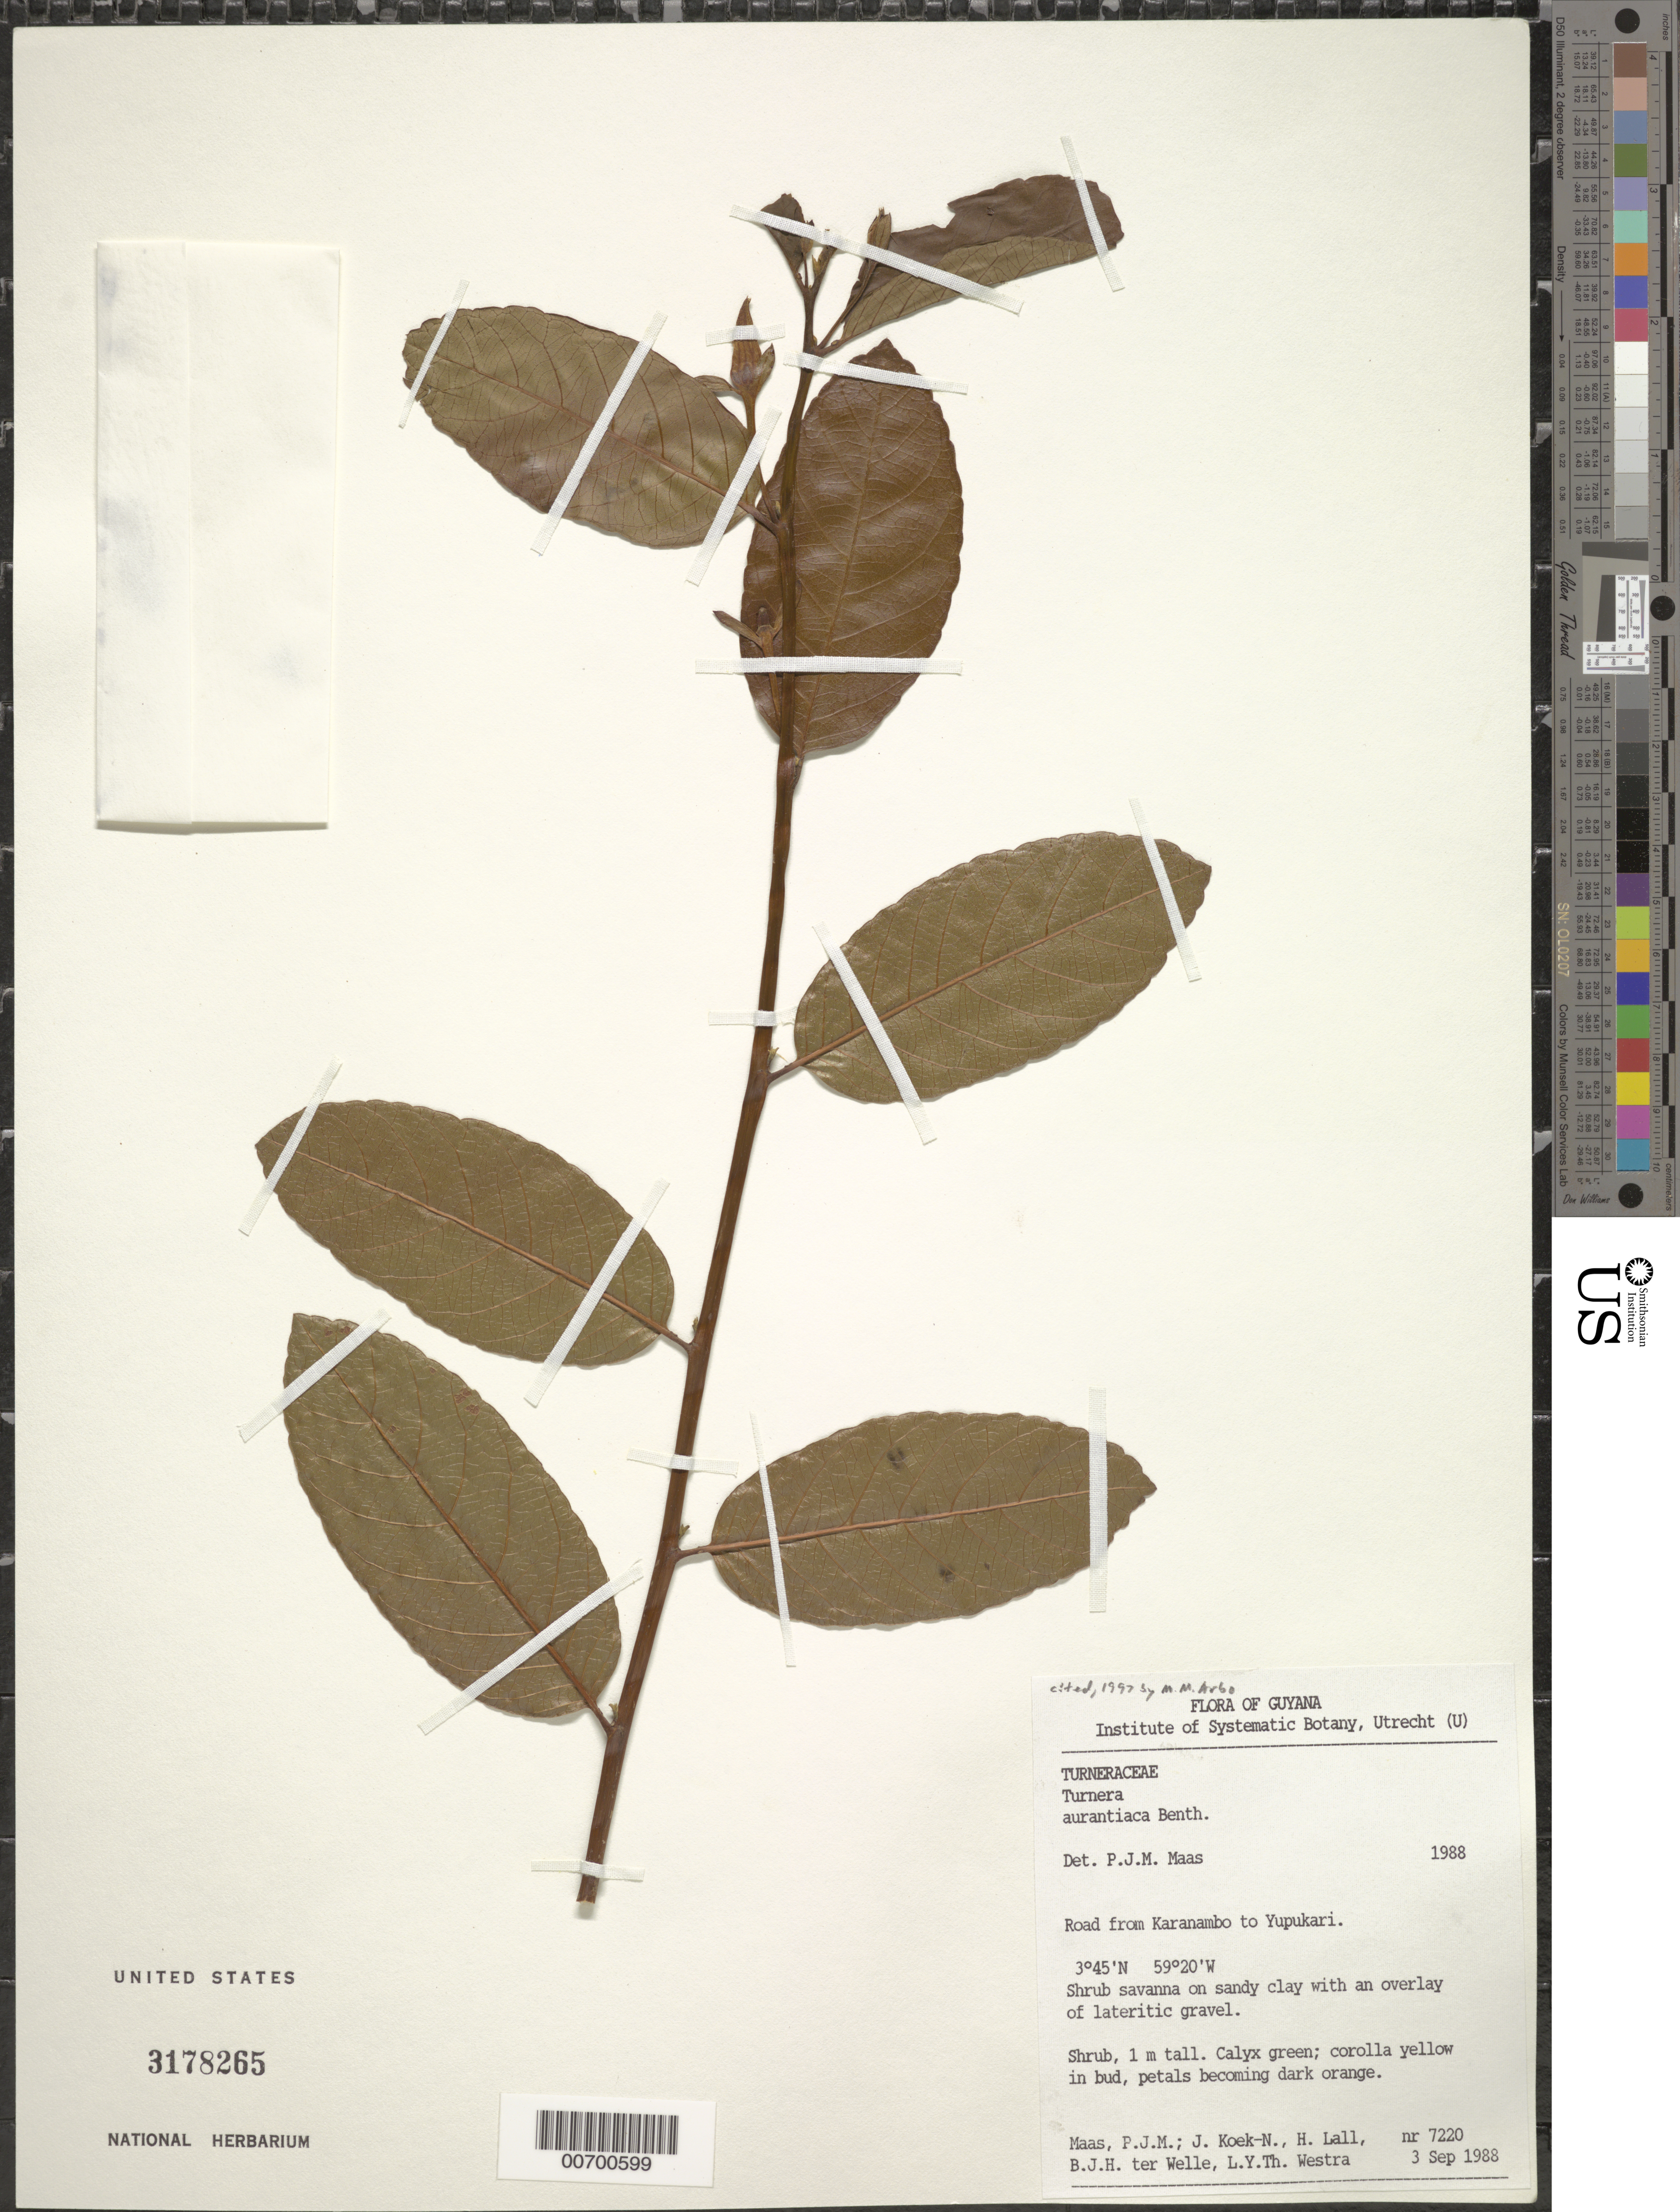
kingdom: Plantae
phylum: Tracheophyta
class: Magnoliopsida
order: Malpighiales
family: Turneraceae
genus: Turnera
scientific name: Turnera aurantiaca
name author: Benth.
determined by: Maas, Paul J. M.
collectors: P. Maas, J. Koek-Noorman, H. Lall, B. Welle & L. Y. T. Westra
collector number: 7220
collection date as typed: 3-Sep-88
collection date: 1988-09-03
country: Guyana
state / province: U. Takutu-U. Essequibo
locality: Karanambo to Yupukari road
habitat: Shrub savanna on sandy clay with an overlay of lateritic gravel.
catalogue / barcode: US 3178265